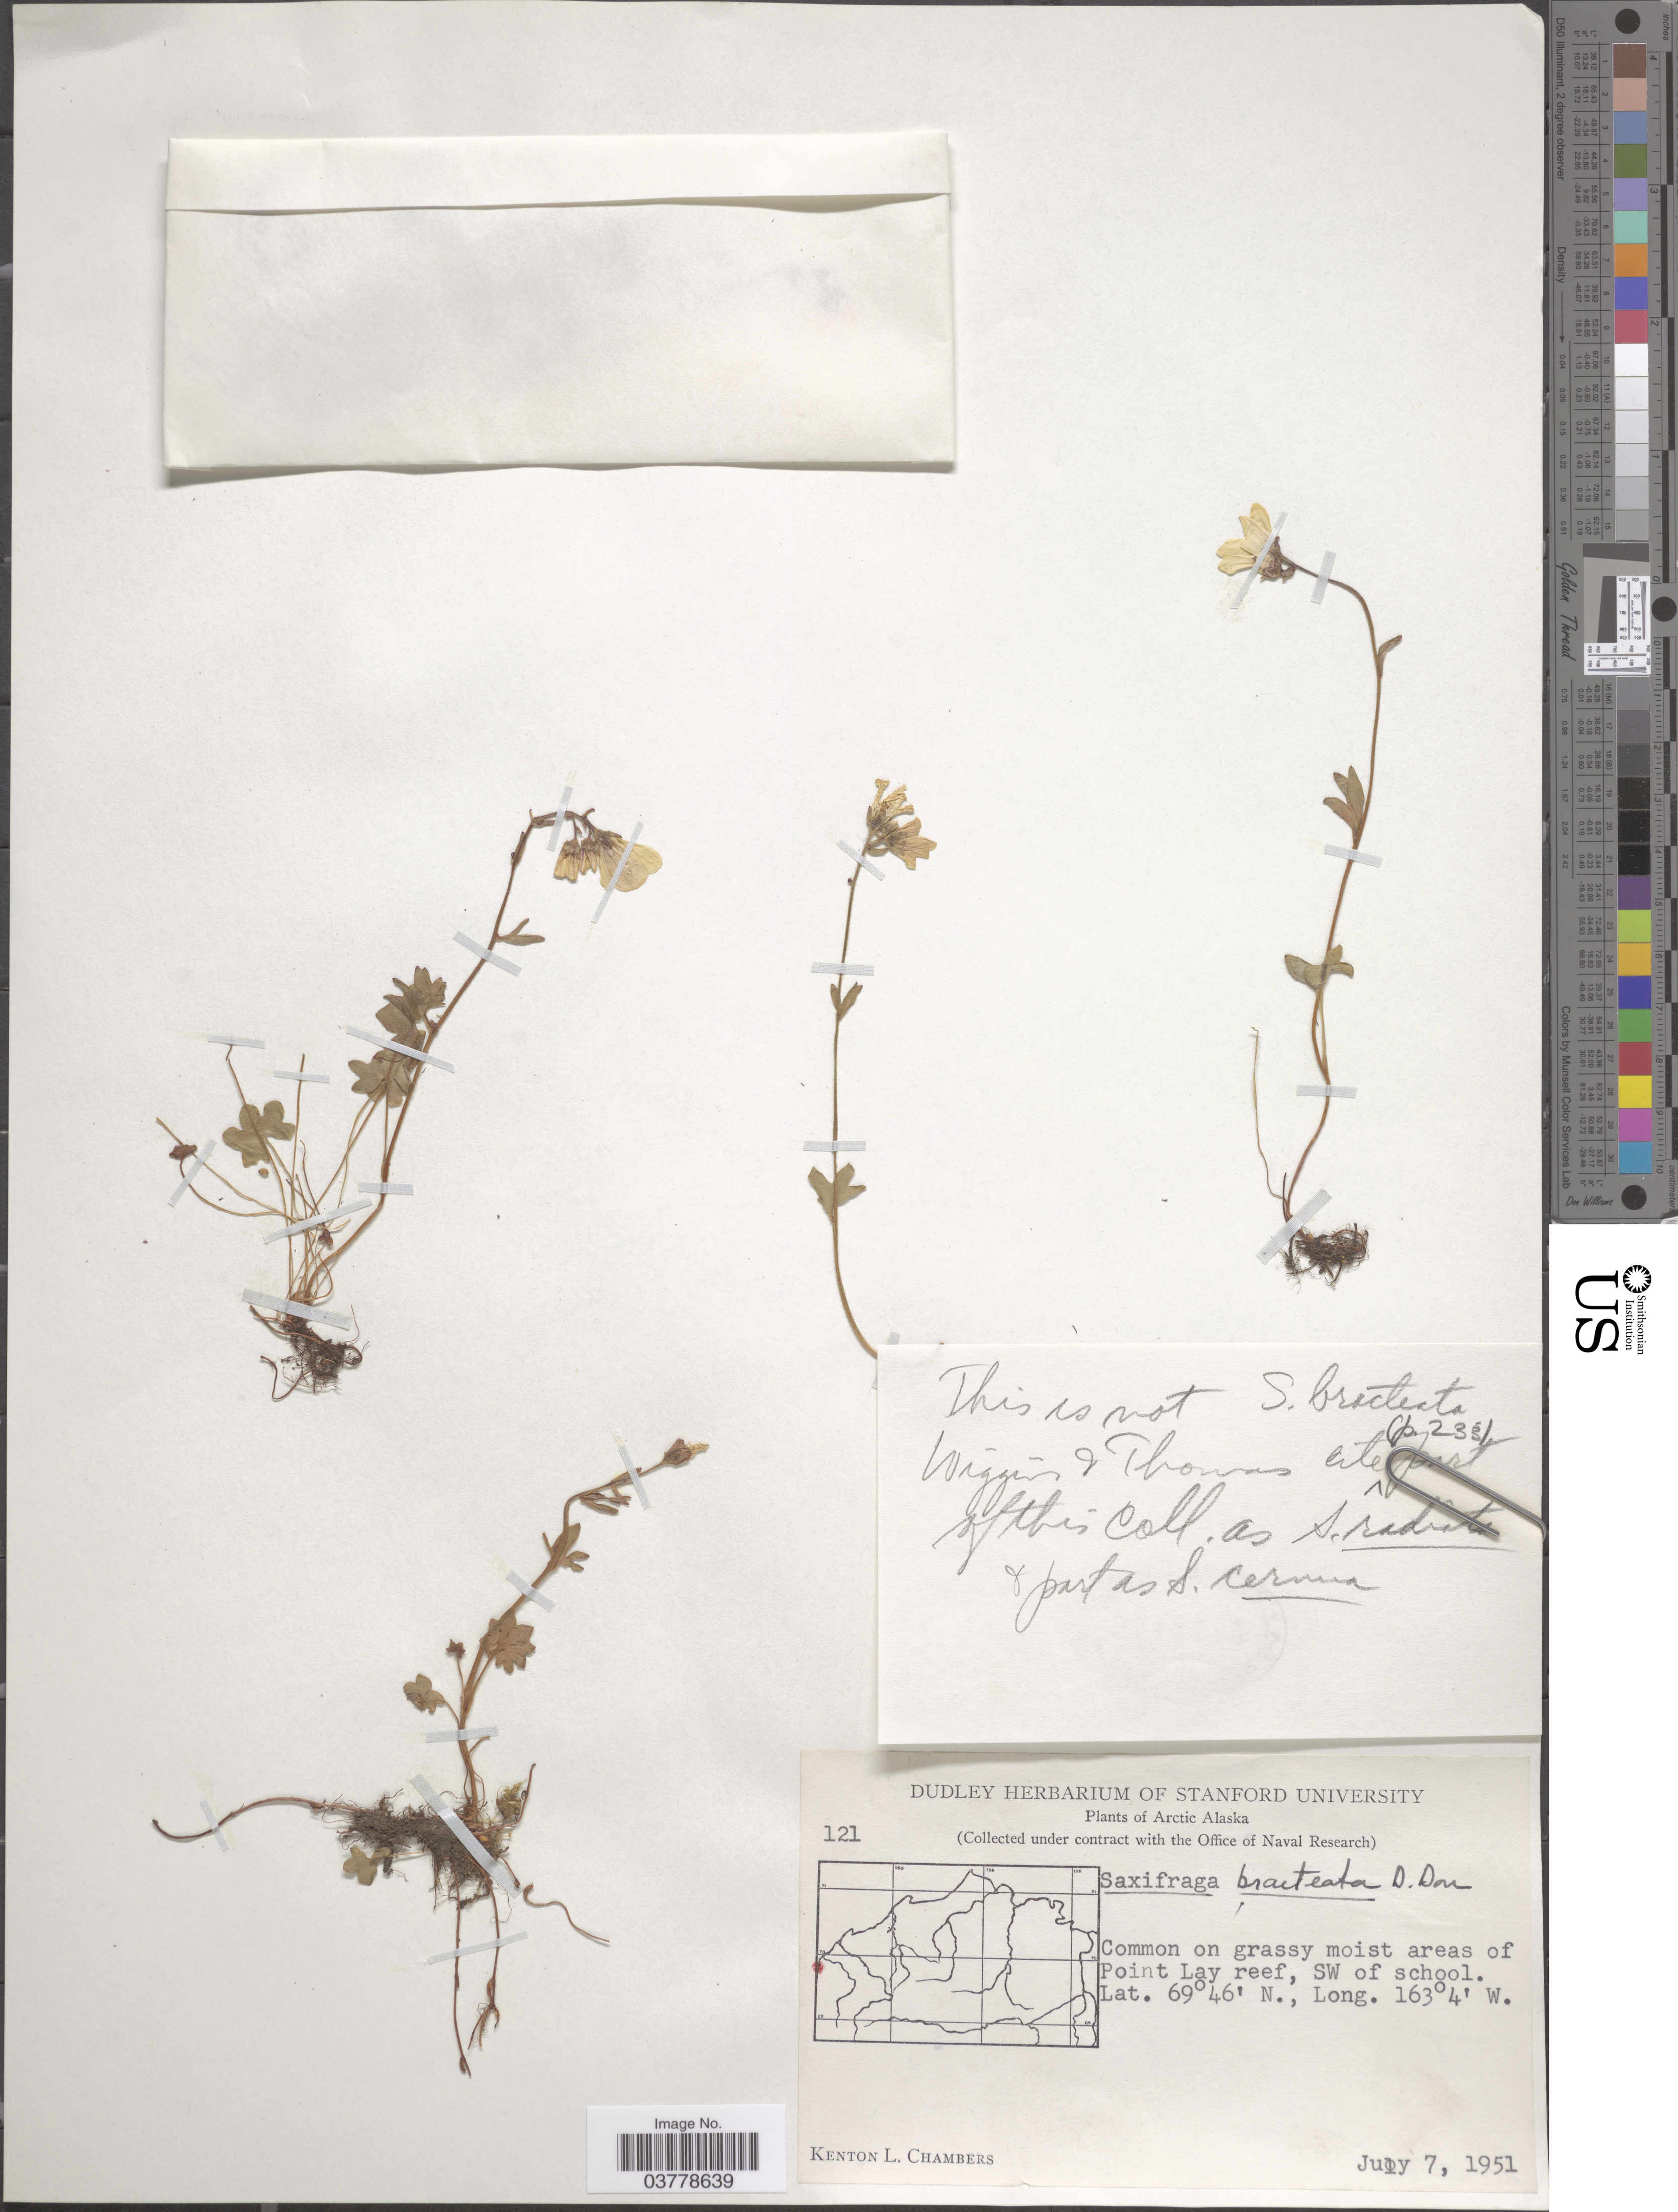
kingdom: Plantae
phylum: Tracheophyta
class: Magnoliopsida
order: Saxifragales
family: Saxifragaceae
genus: Saxifraga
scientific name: Saxifraga cernua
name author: L.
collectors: K. L. Chambers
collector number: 121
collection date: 1951-07-07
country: United States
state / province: Alaska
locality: Arctic Alaska. Areas of Point Lay reef, SW of school.